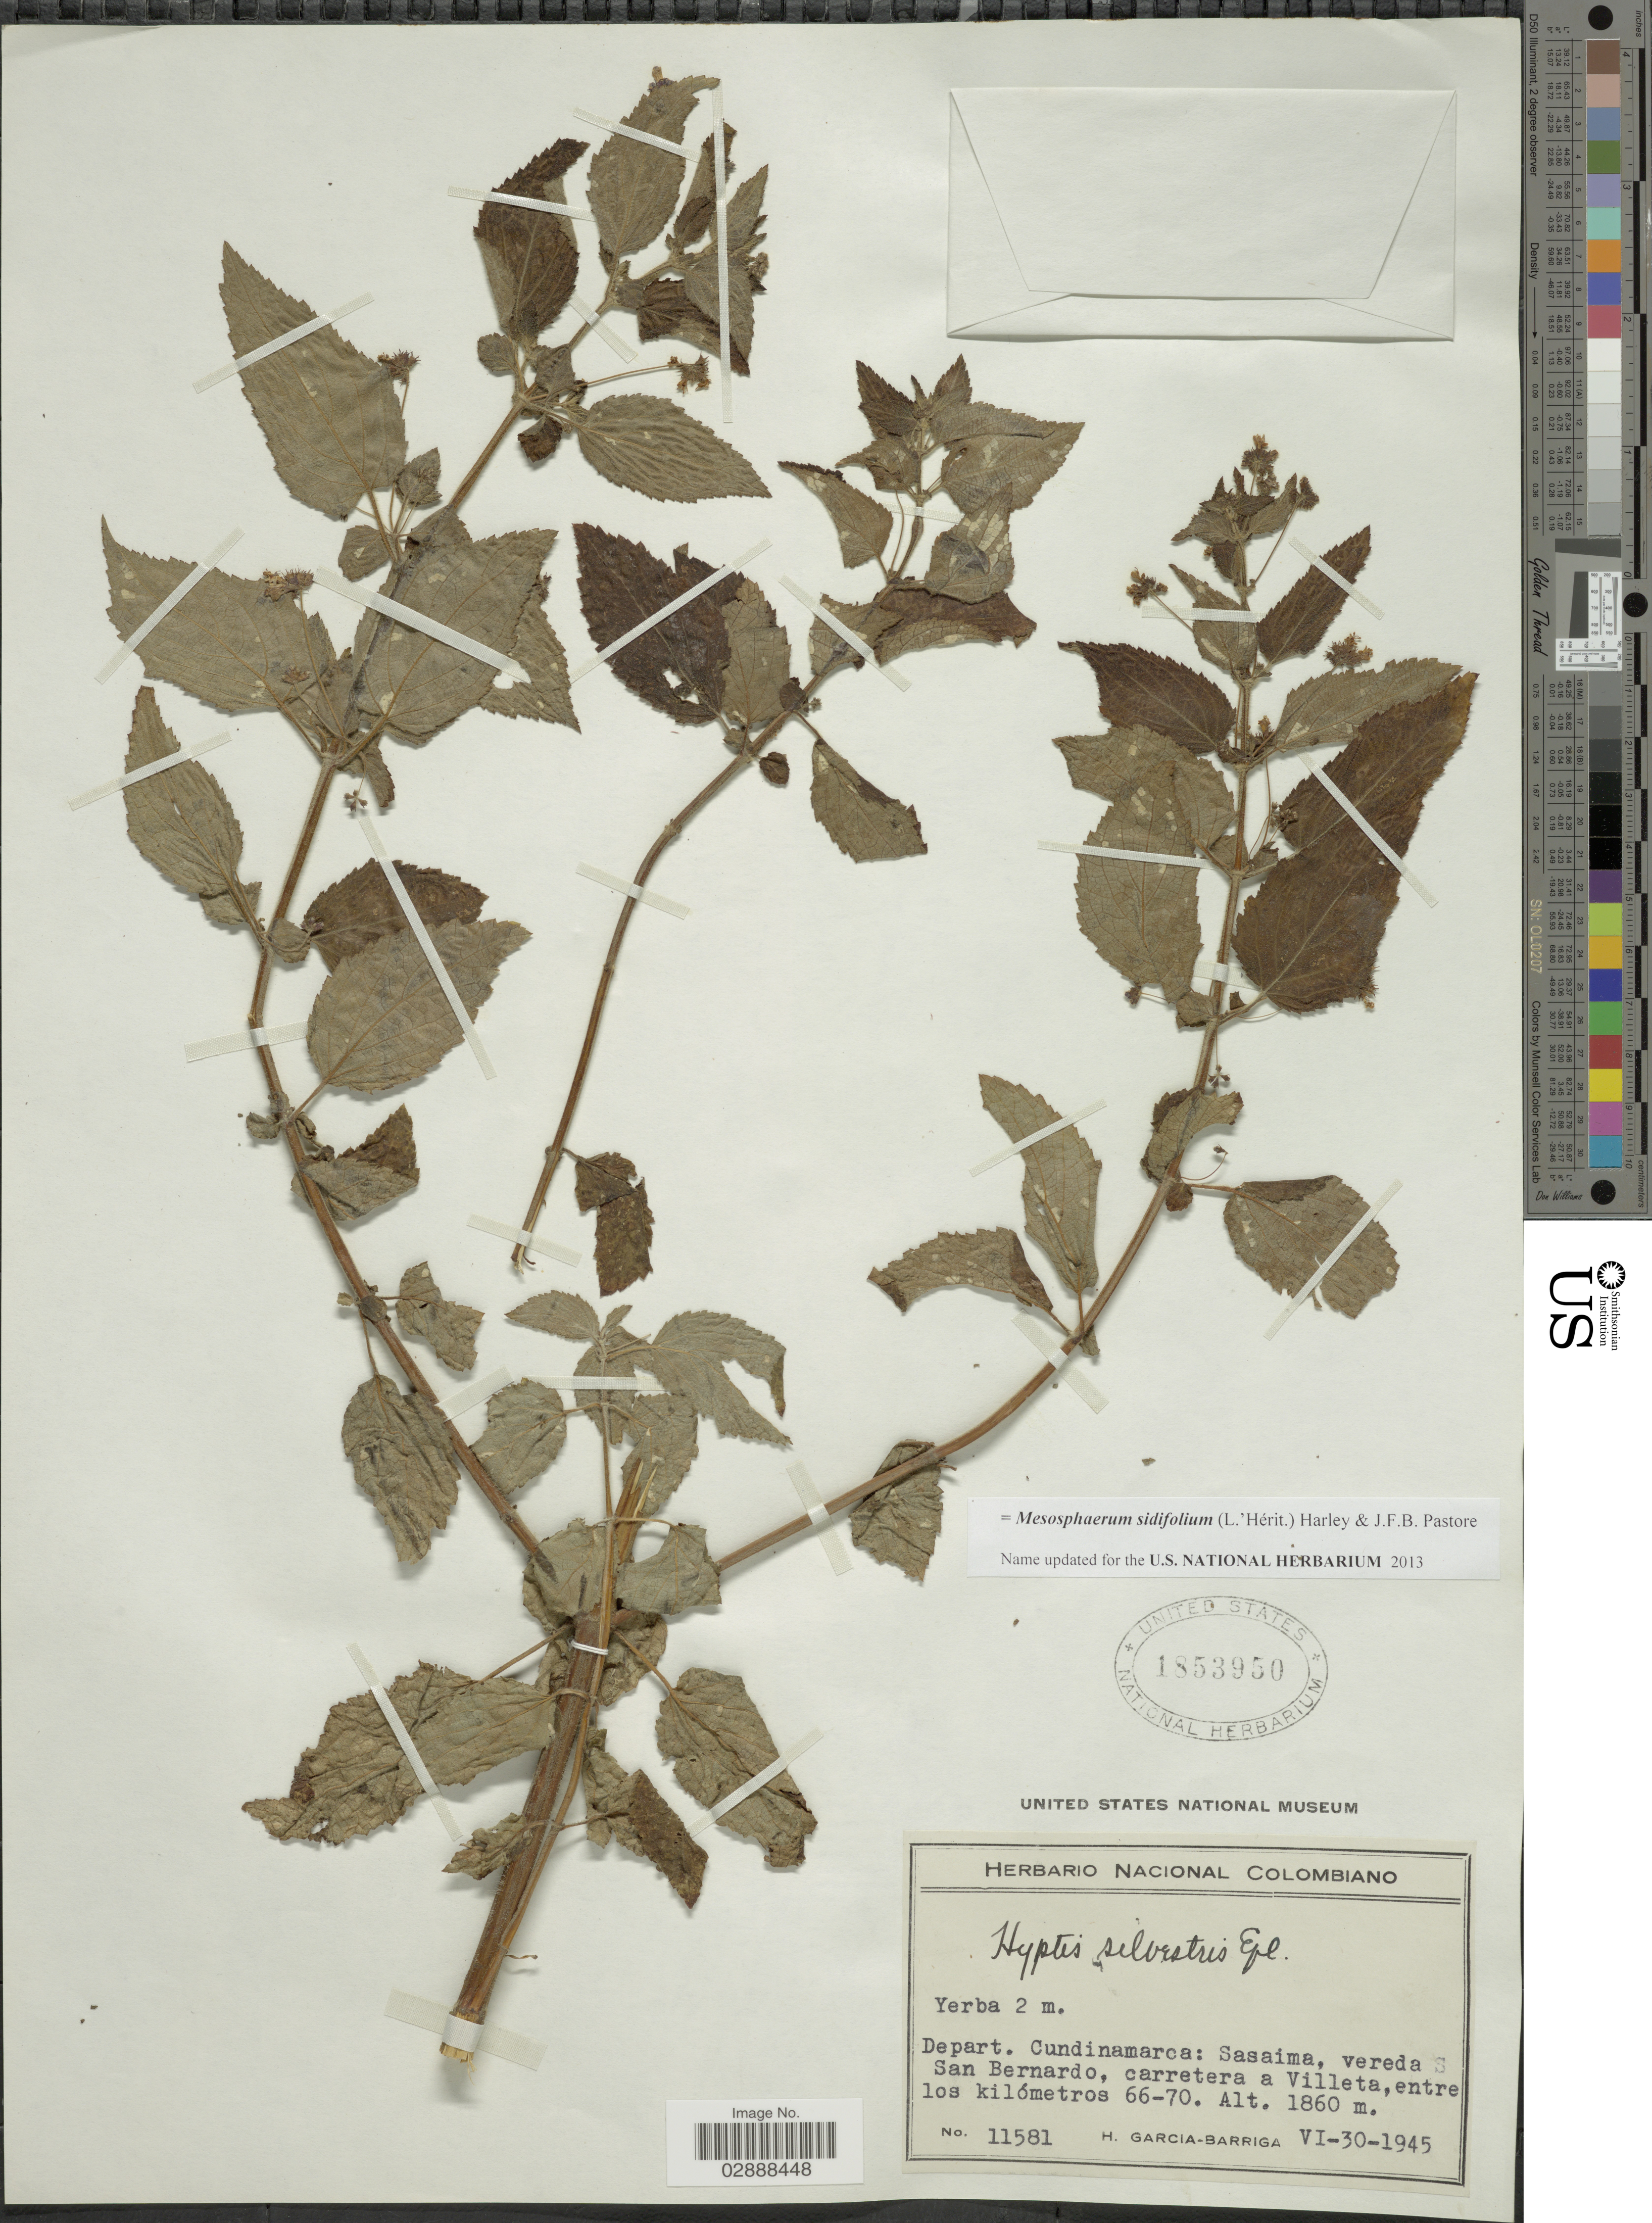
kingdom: Plantae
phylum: Tracheophyta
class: Magnoliopsida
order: Lamiales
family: Lamiaceae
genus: Mesosphaerum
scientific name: Mesosphaerum sidifolium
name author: (L'Hér.) Harley & J.F.B. Pastore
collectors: H. García Barriga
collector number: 11581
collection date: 1945-06-30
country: Colombia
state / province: Cundinamarca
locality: Depart. Cundinamarca: Sasaima, vereda San Bernardo, carretera a Villeta, entre los kilómetros 66-70.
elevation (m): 1860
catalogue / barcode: US 1853950